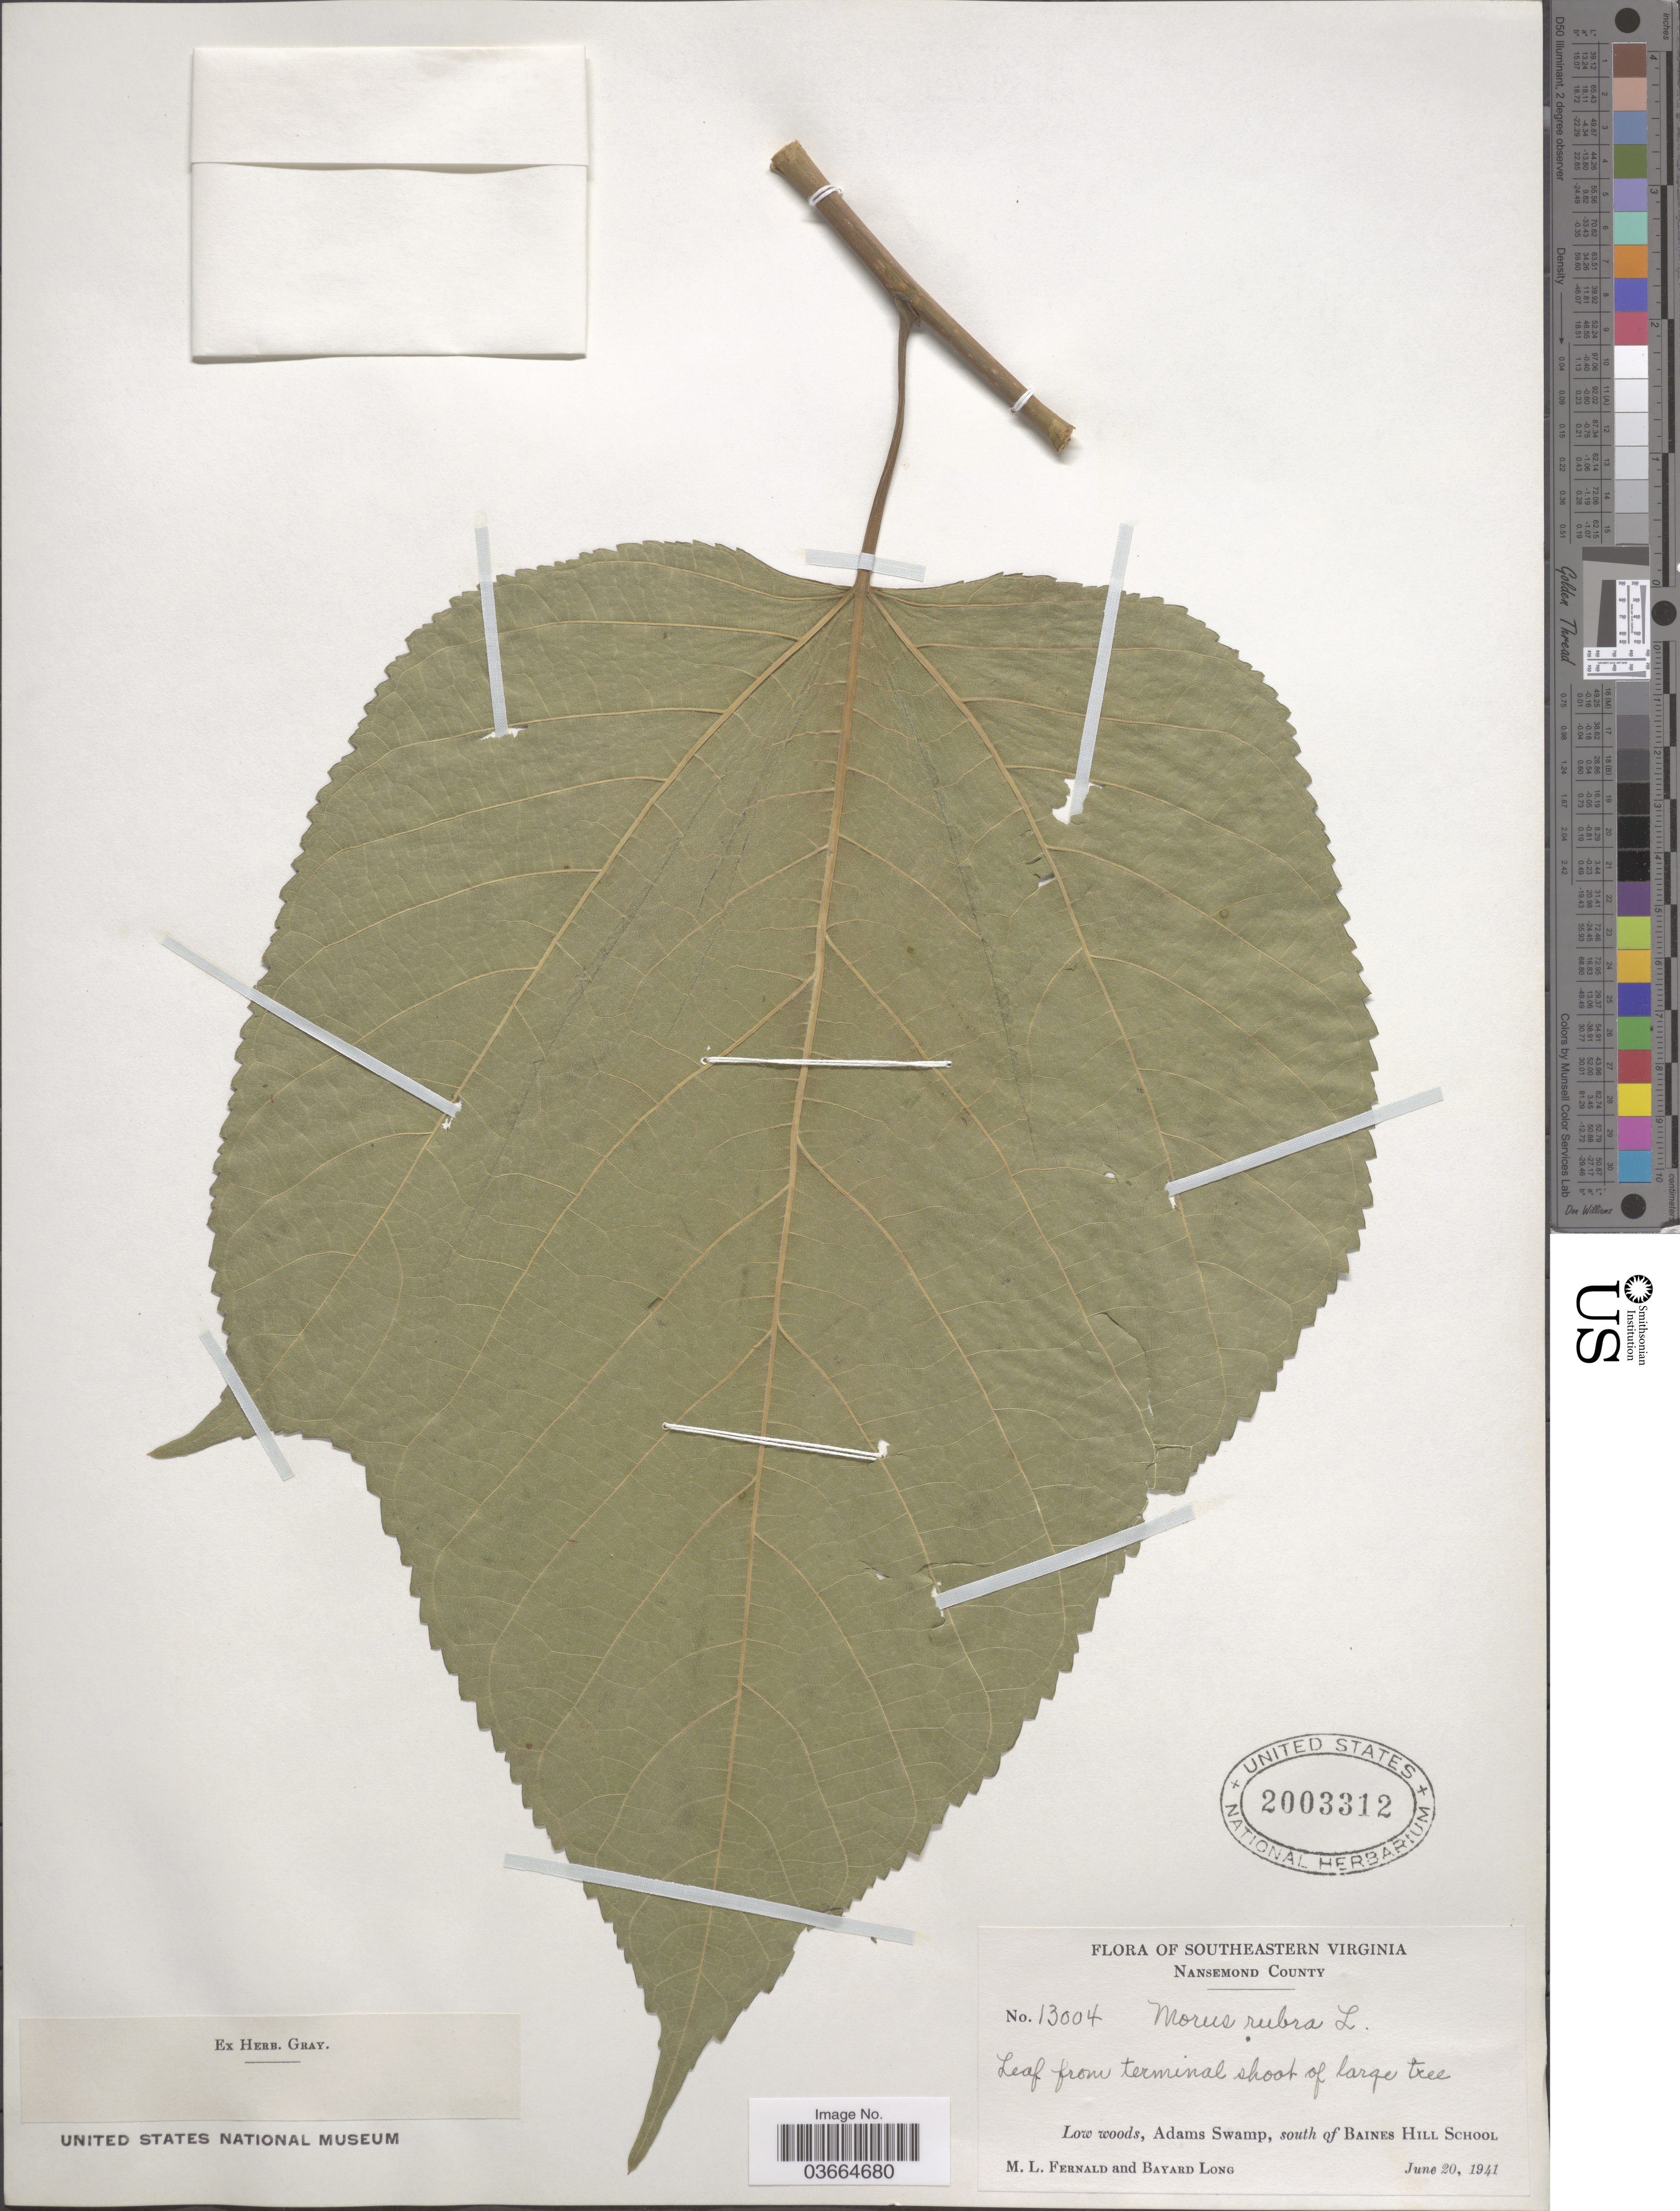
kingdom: Plantae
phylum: Tracheophyta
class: Magnoliopsida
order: Rosales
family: Moraceae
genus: Morus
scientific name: Morus rubra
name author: L.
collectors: M. L. Fernald & B. Long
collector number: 13004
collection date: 1941-06-20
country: United States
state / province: Virginia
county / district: City of Suffolk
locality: Southeastern Virginia. Nansemond County. Low woods, Adams Swamp, south of Baines Hill School.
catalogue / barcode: US 2003312